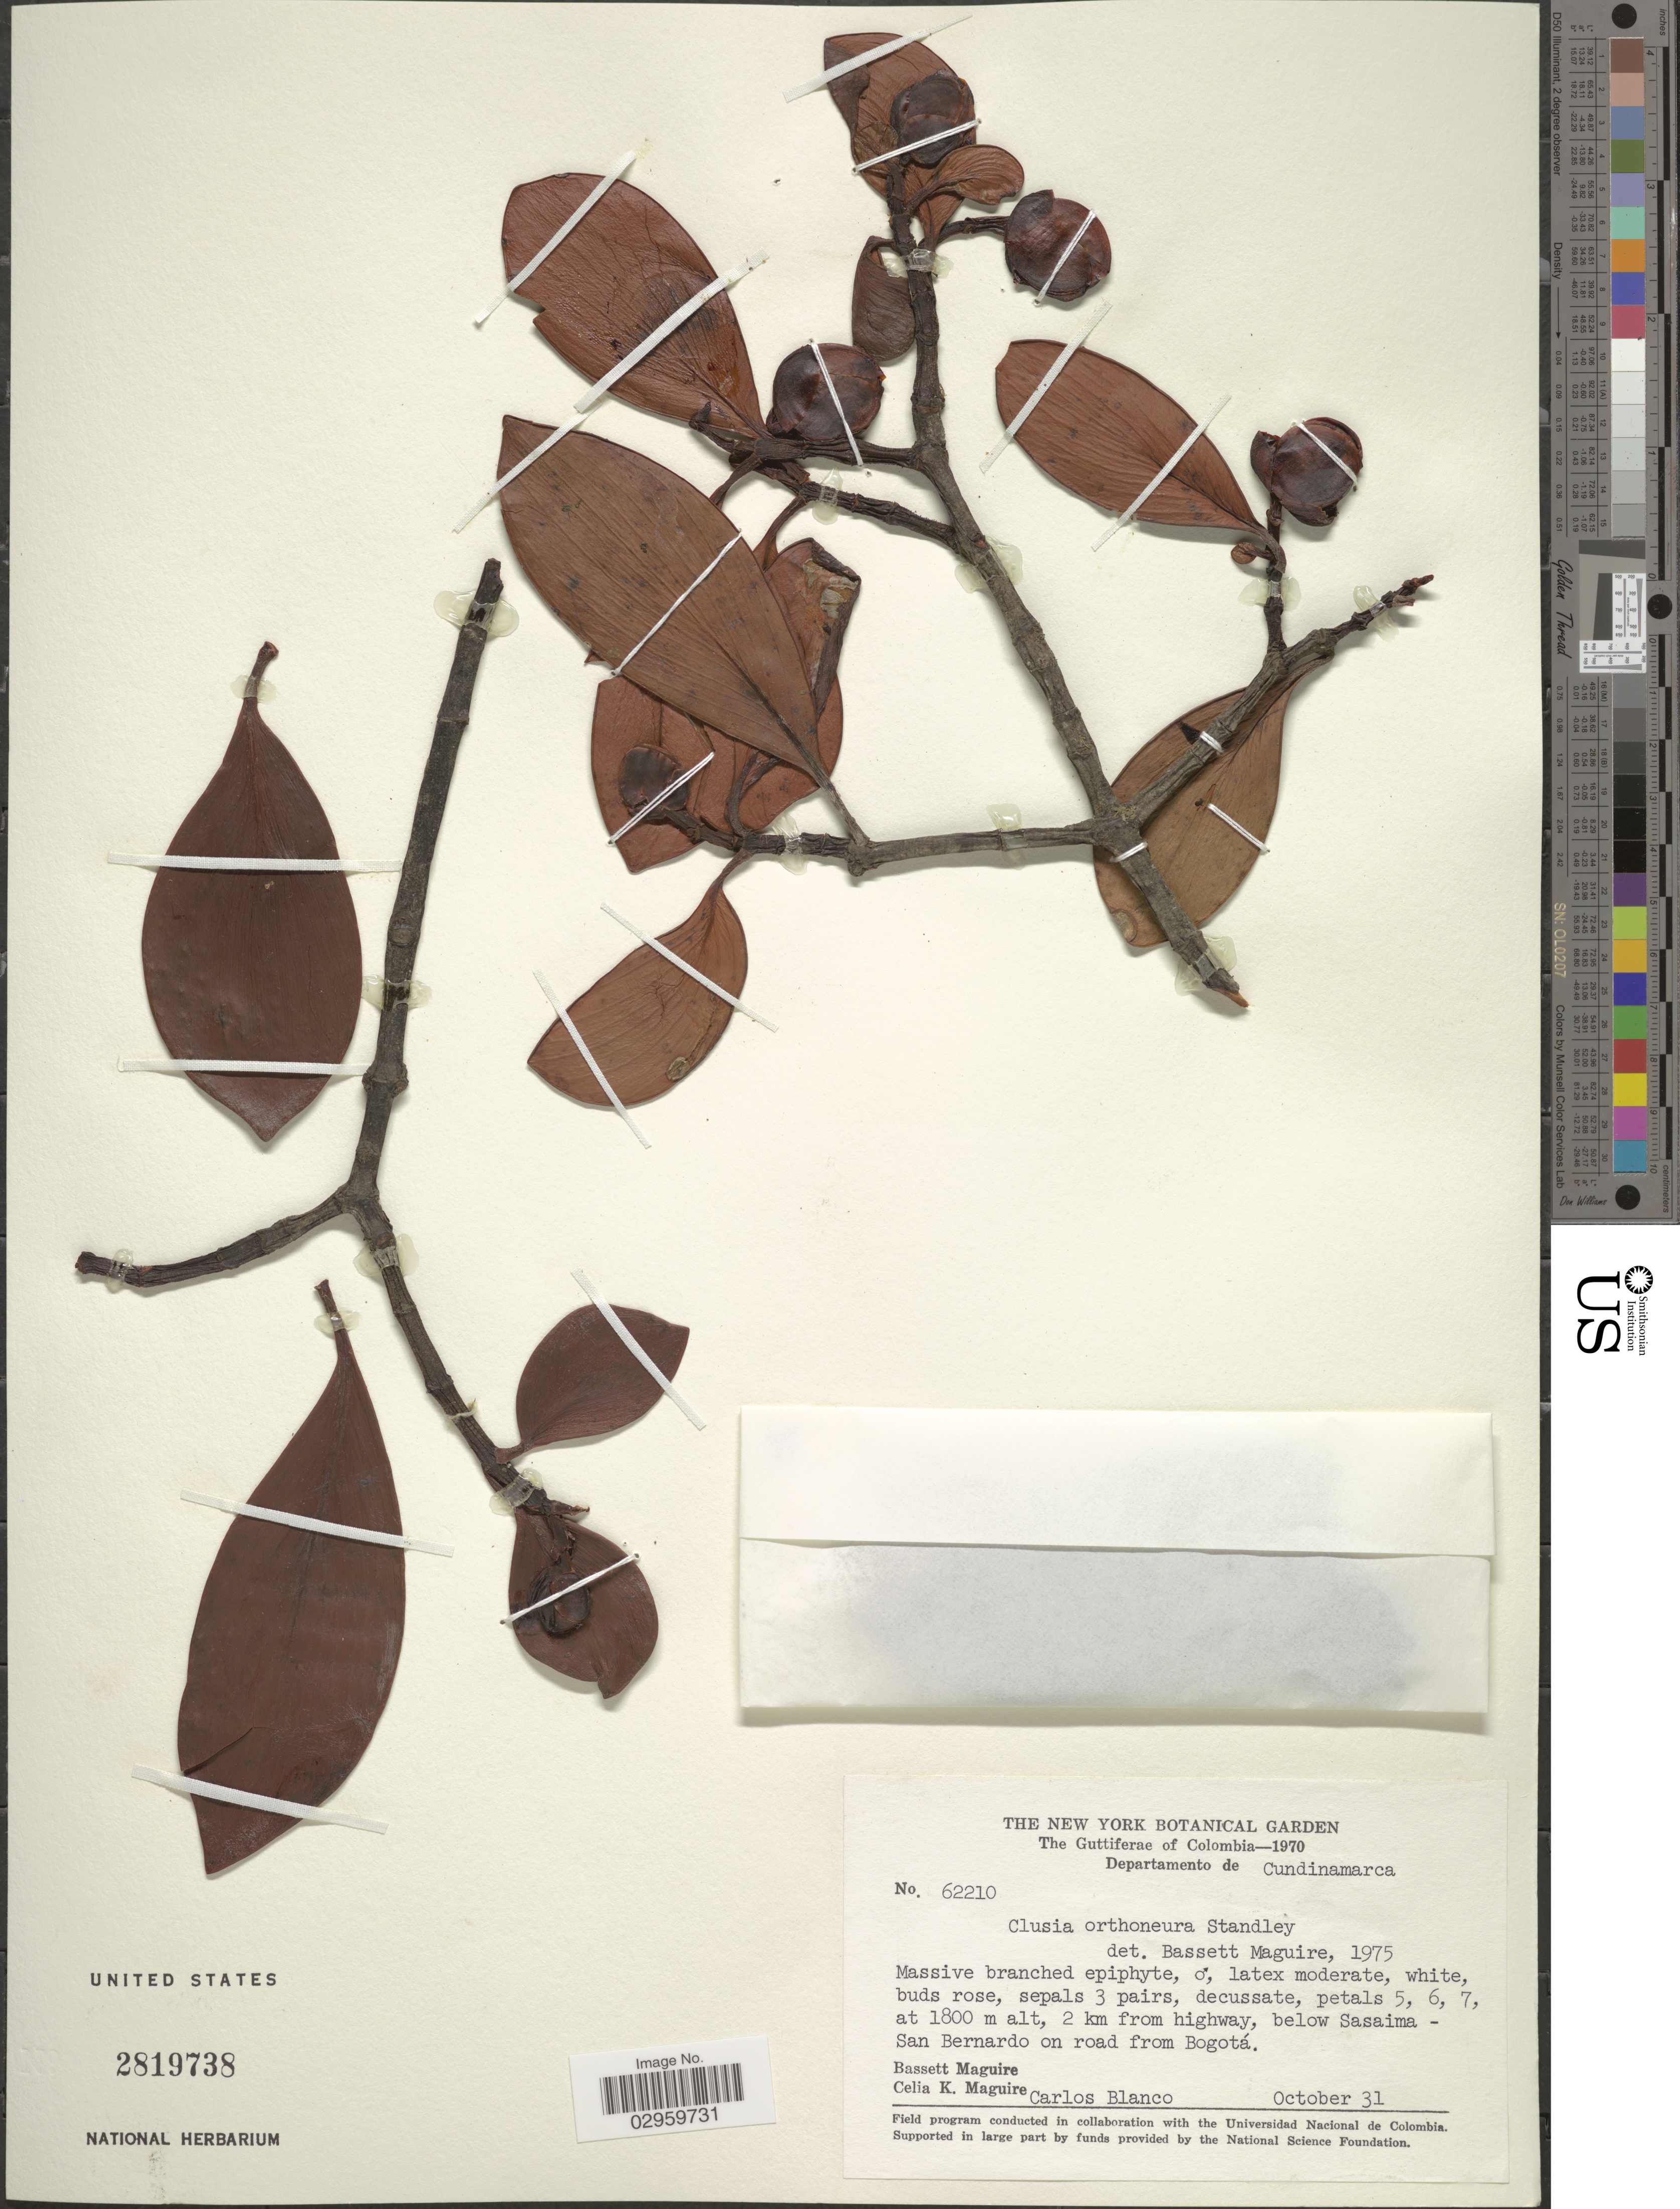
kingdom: Plantae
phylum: Tracheophyta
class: Magnoliopsida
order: Malpighiales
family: Clusiaceae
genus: Clusia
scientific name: Clusia orthoneura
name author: Standl.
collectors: B. Maguire, C. K. Maguire & C. Blanco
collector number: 62210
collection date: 1970-10-31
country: Colombia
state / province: Cundinamarca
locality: The Guttiferae of Colombia [unsure placement] Departamento de Cundinamarca. 2 km from highway, below Sasaima - San Bernardo on road from Bogotá.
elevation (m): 1800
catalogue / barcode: US 2819738